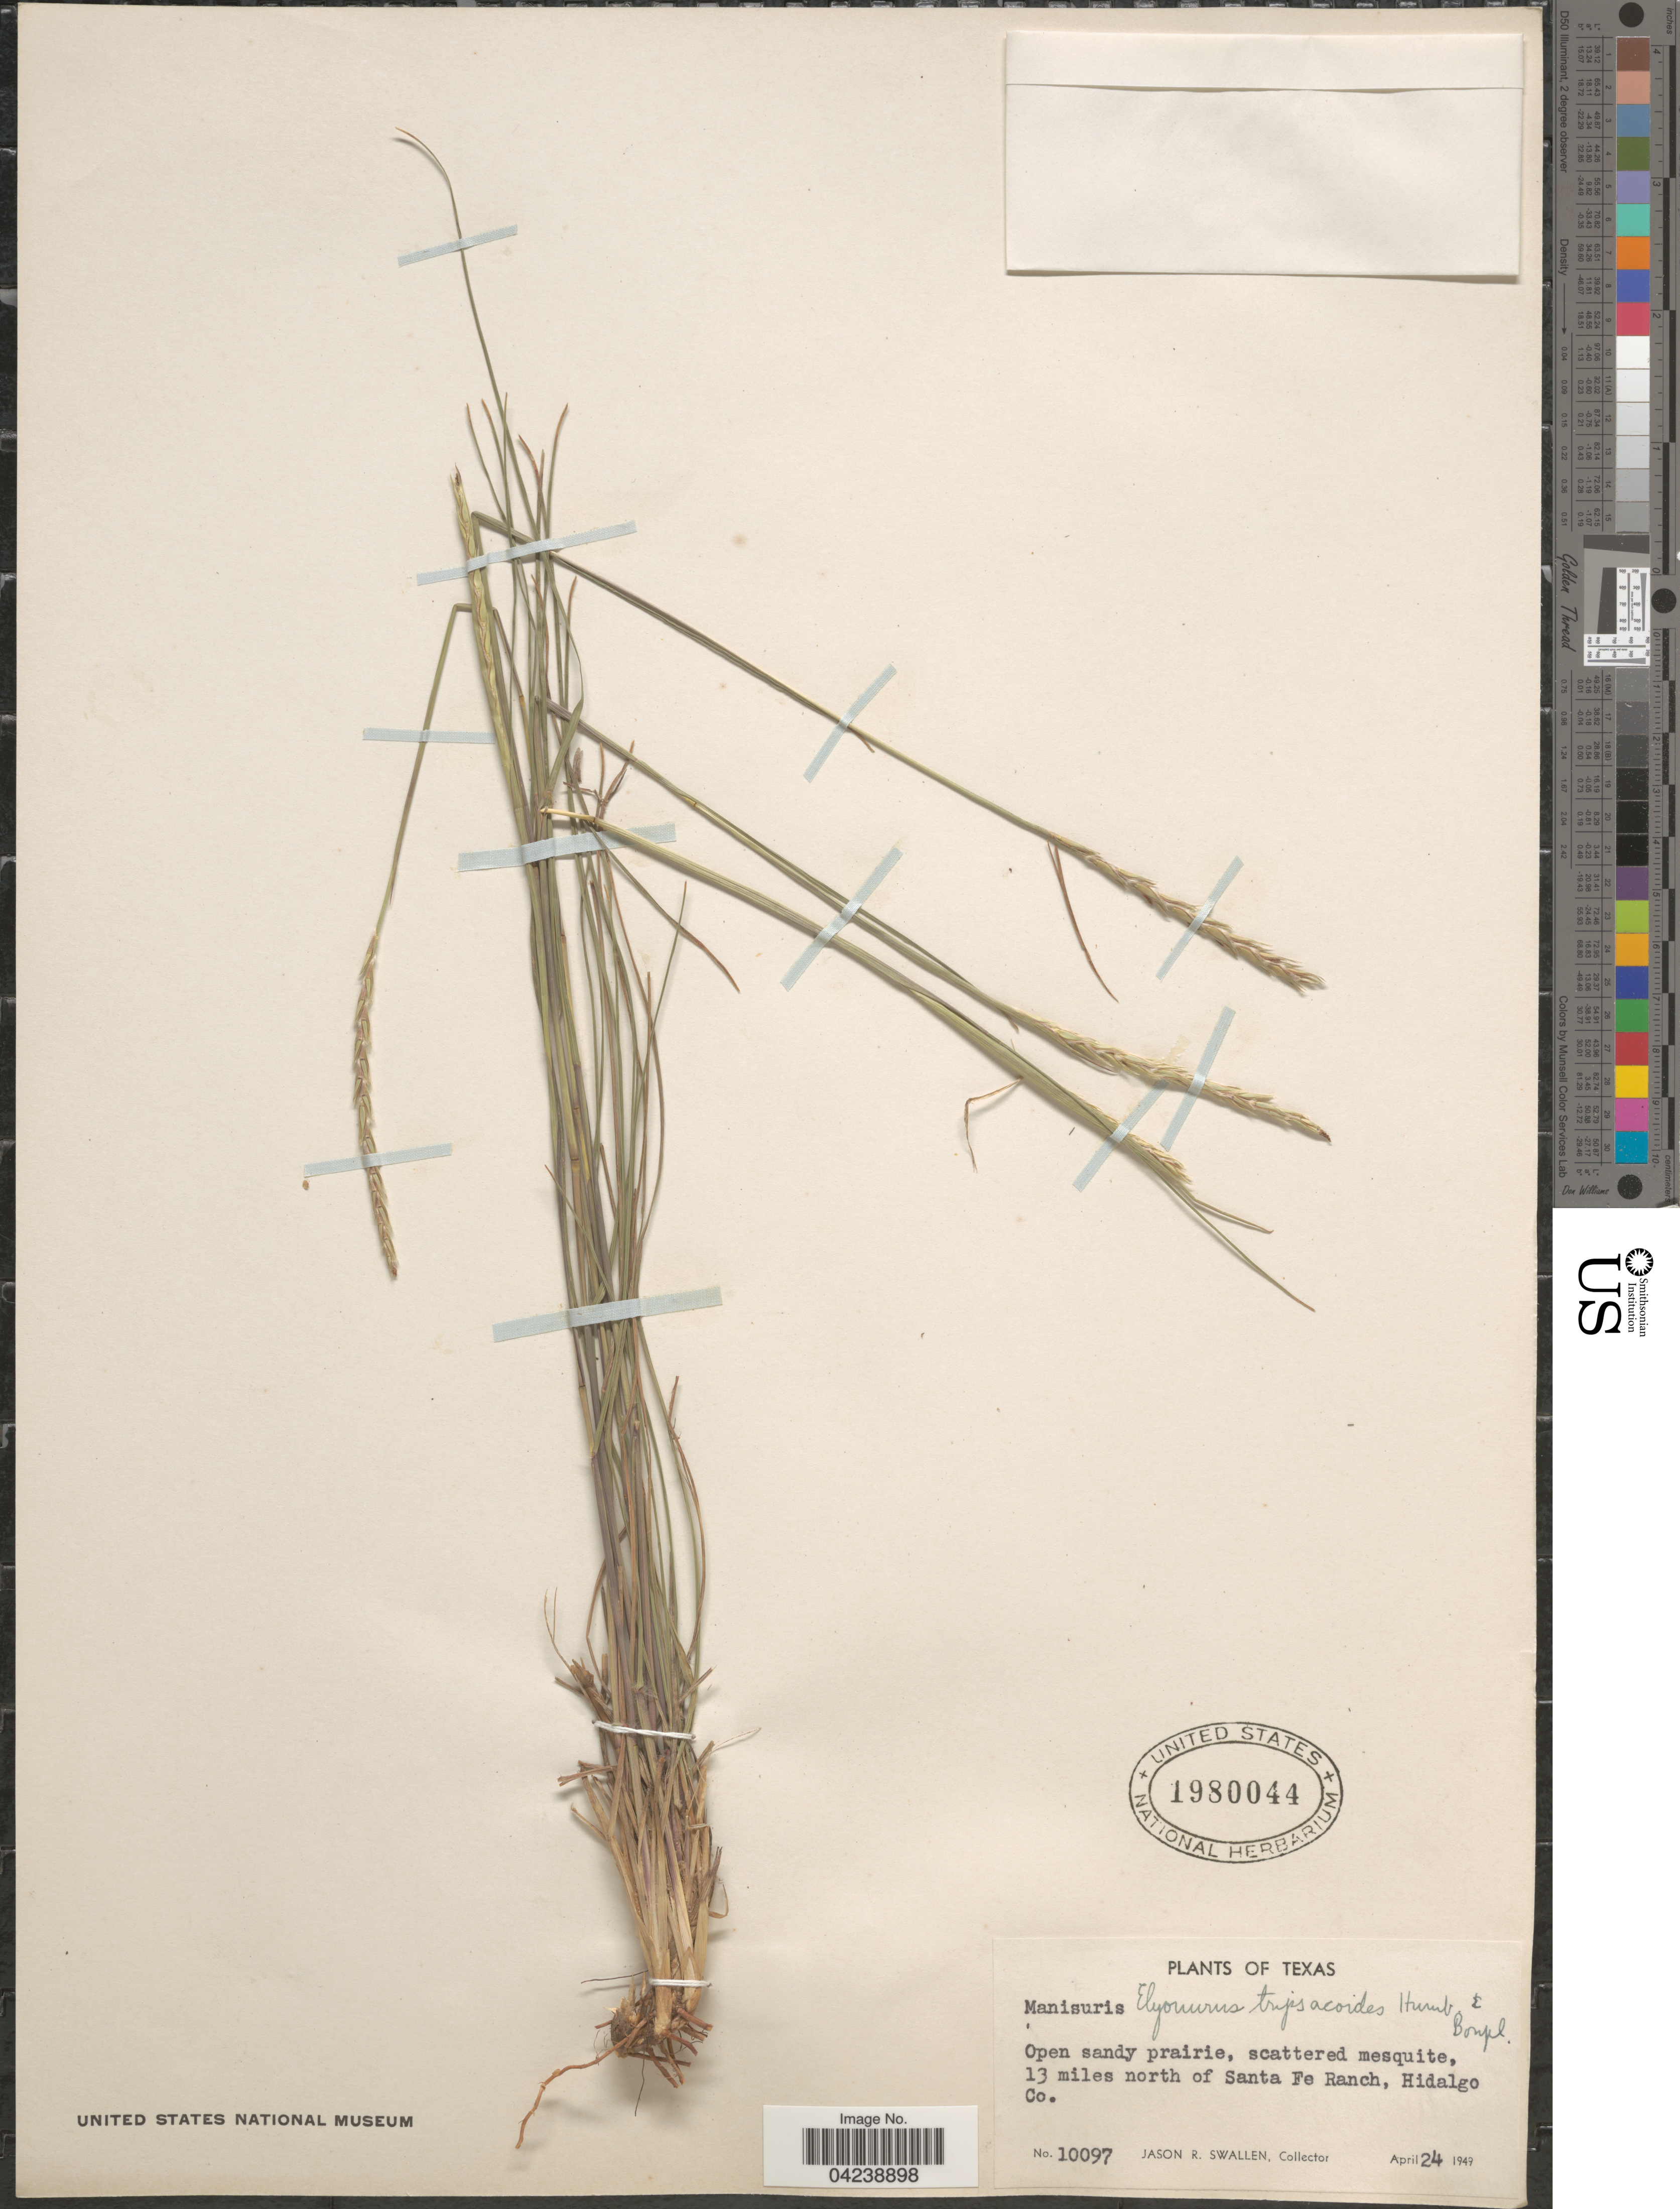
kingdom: Plantae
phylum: Tracheophyta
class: Liliopsida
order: Poales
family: Poaceae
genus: Elionurus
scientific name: Elionurus tripsacoides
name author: Humb. & Bonpl. ex Willd.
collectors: J. R. Swallen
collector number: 10097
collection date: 1949-04-24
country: United States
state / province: Texas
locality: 13 miles north of Santa Fe Ranch, Hidalgo Co.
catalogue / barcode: US 1980044